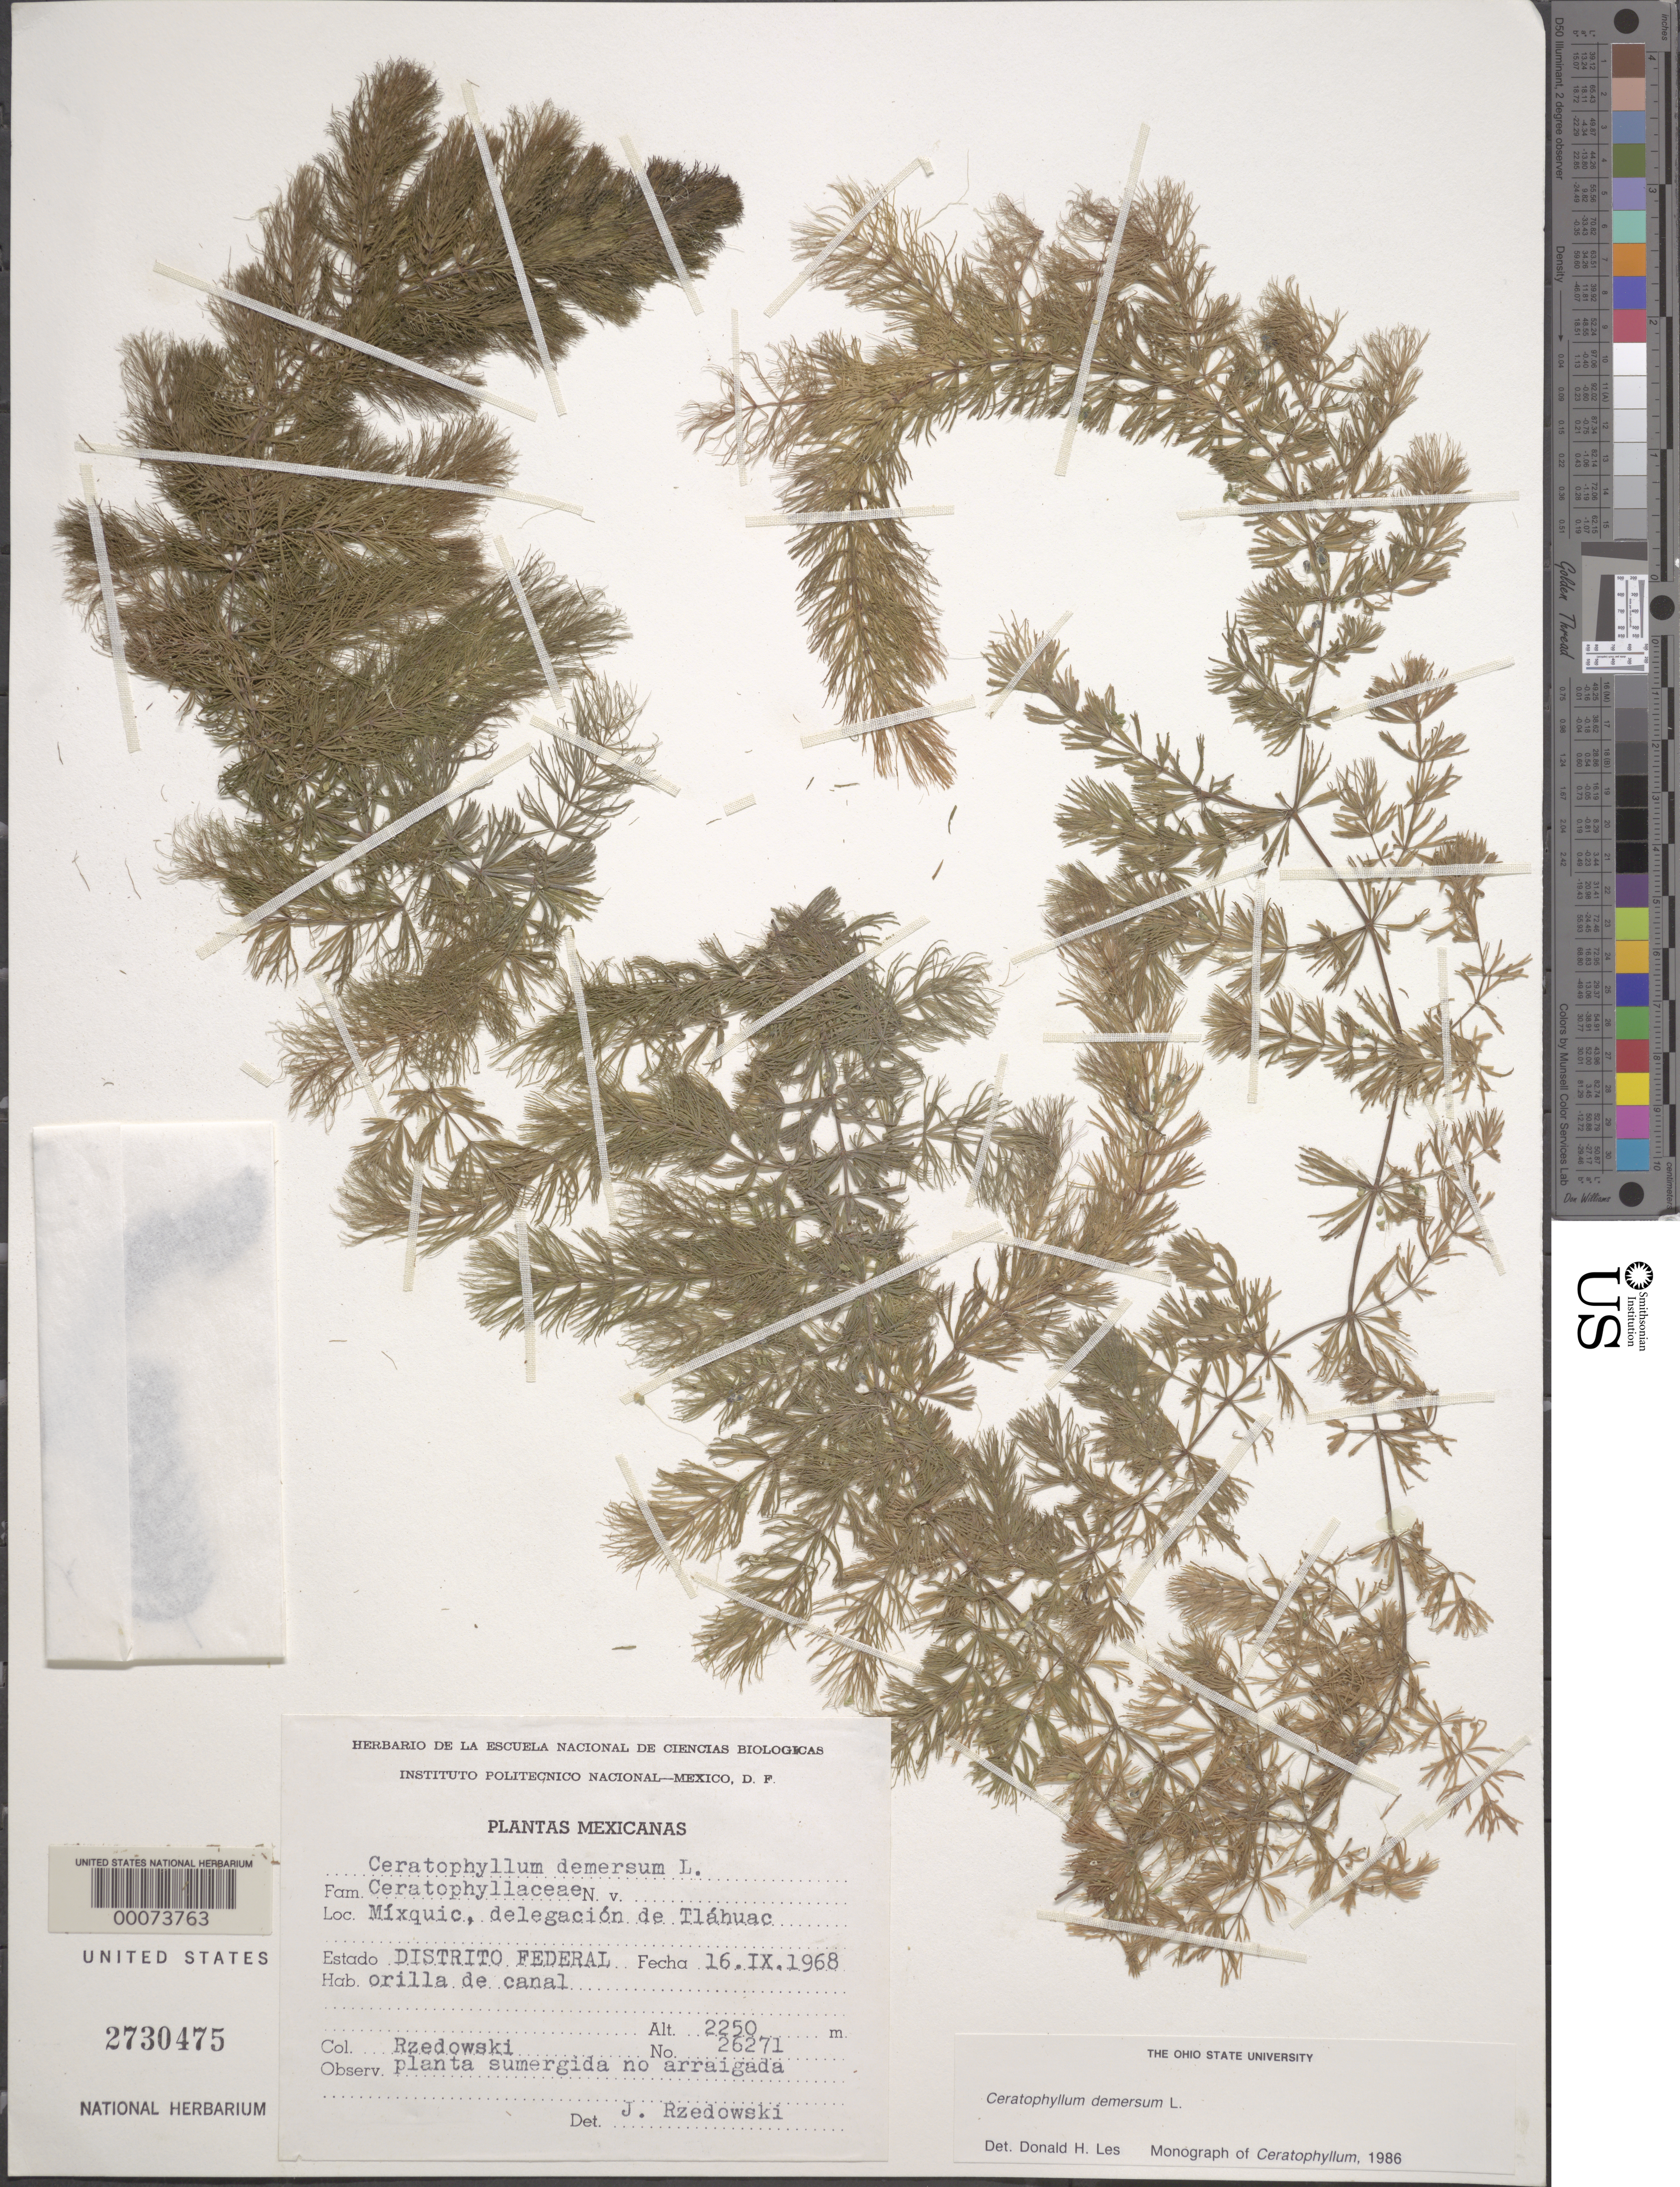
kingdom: Plantae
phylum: Tracheophyta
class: Magnoliopsida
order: Ceratophyllales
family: Ceratophyllaceae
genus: Ceratophyllum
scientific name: Ceratophyllum demersum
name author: L.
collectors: Rzedowski, --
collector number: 26271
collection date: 1968-09-16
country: Mexico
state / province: Distrito Federal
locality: Míxquic, delegación de Tláhuac.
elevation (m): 2250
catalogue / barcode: US 2730475